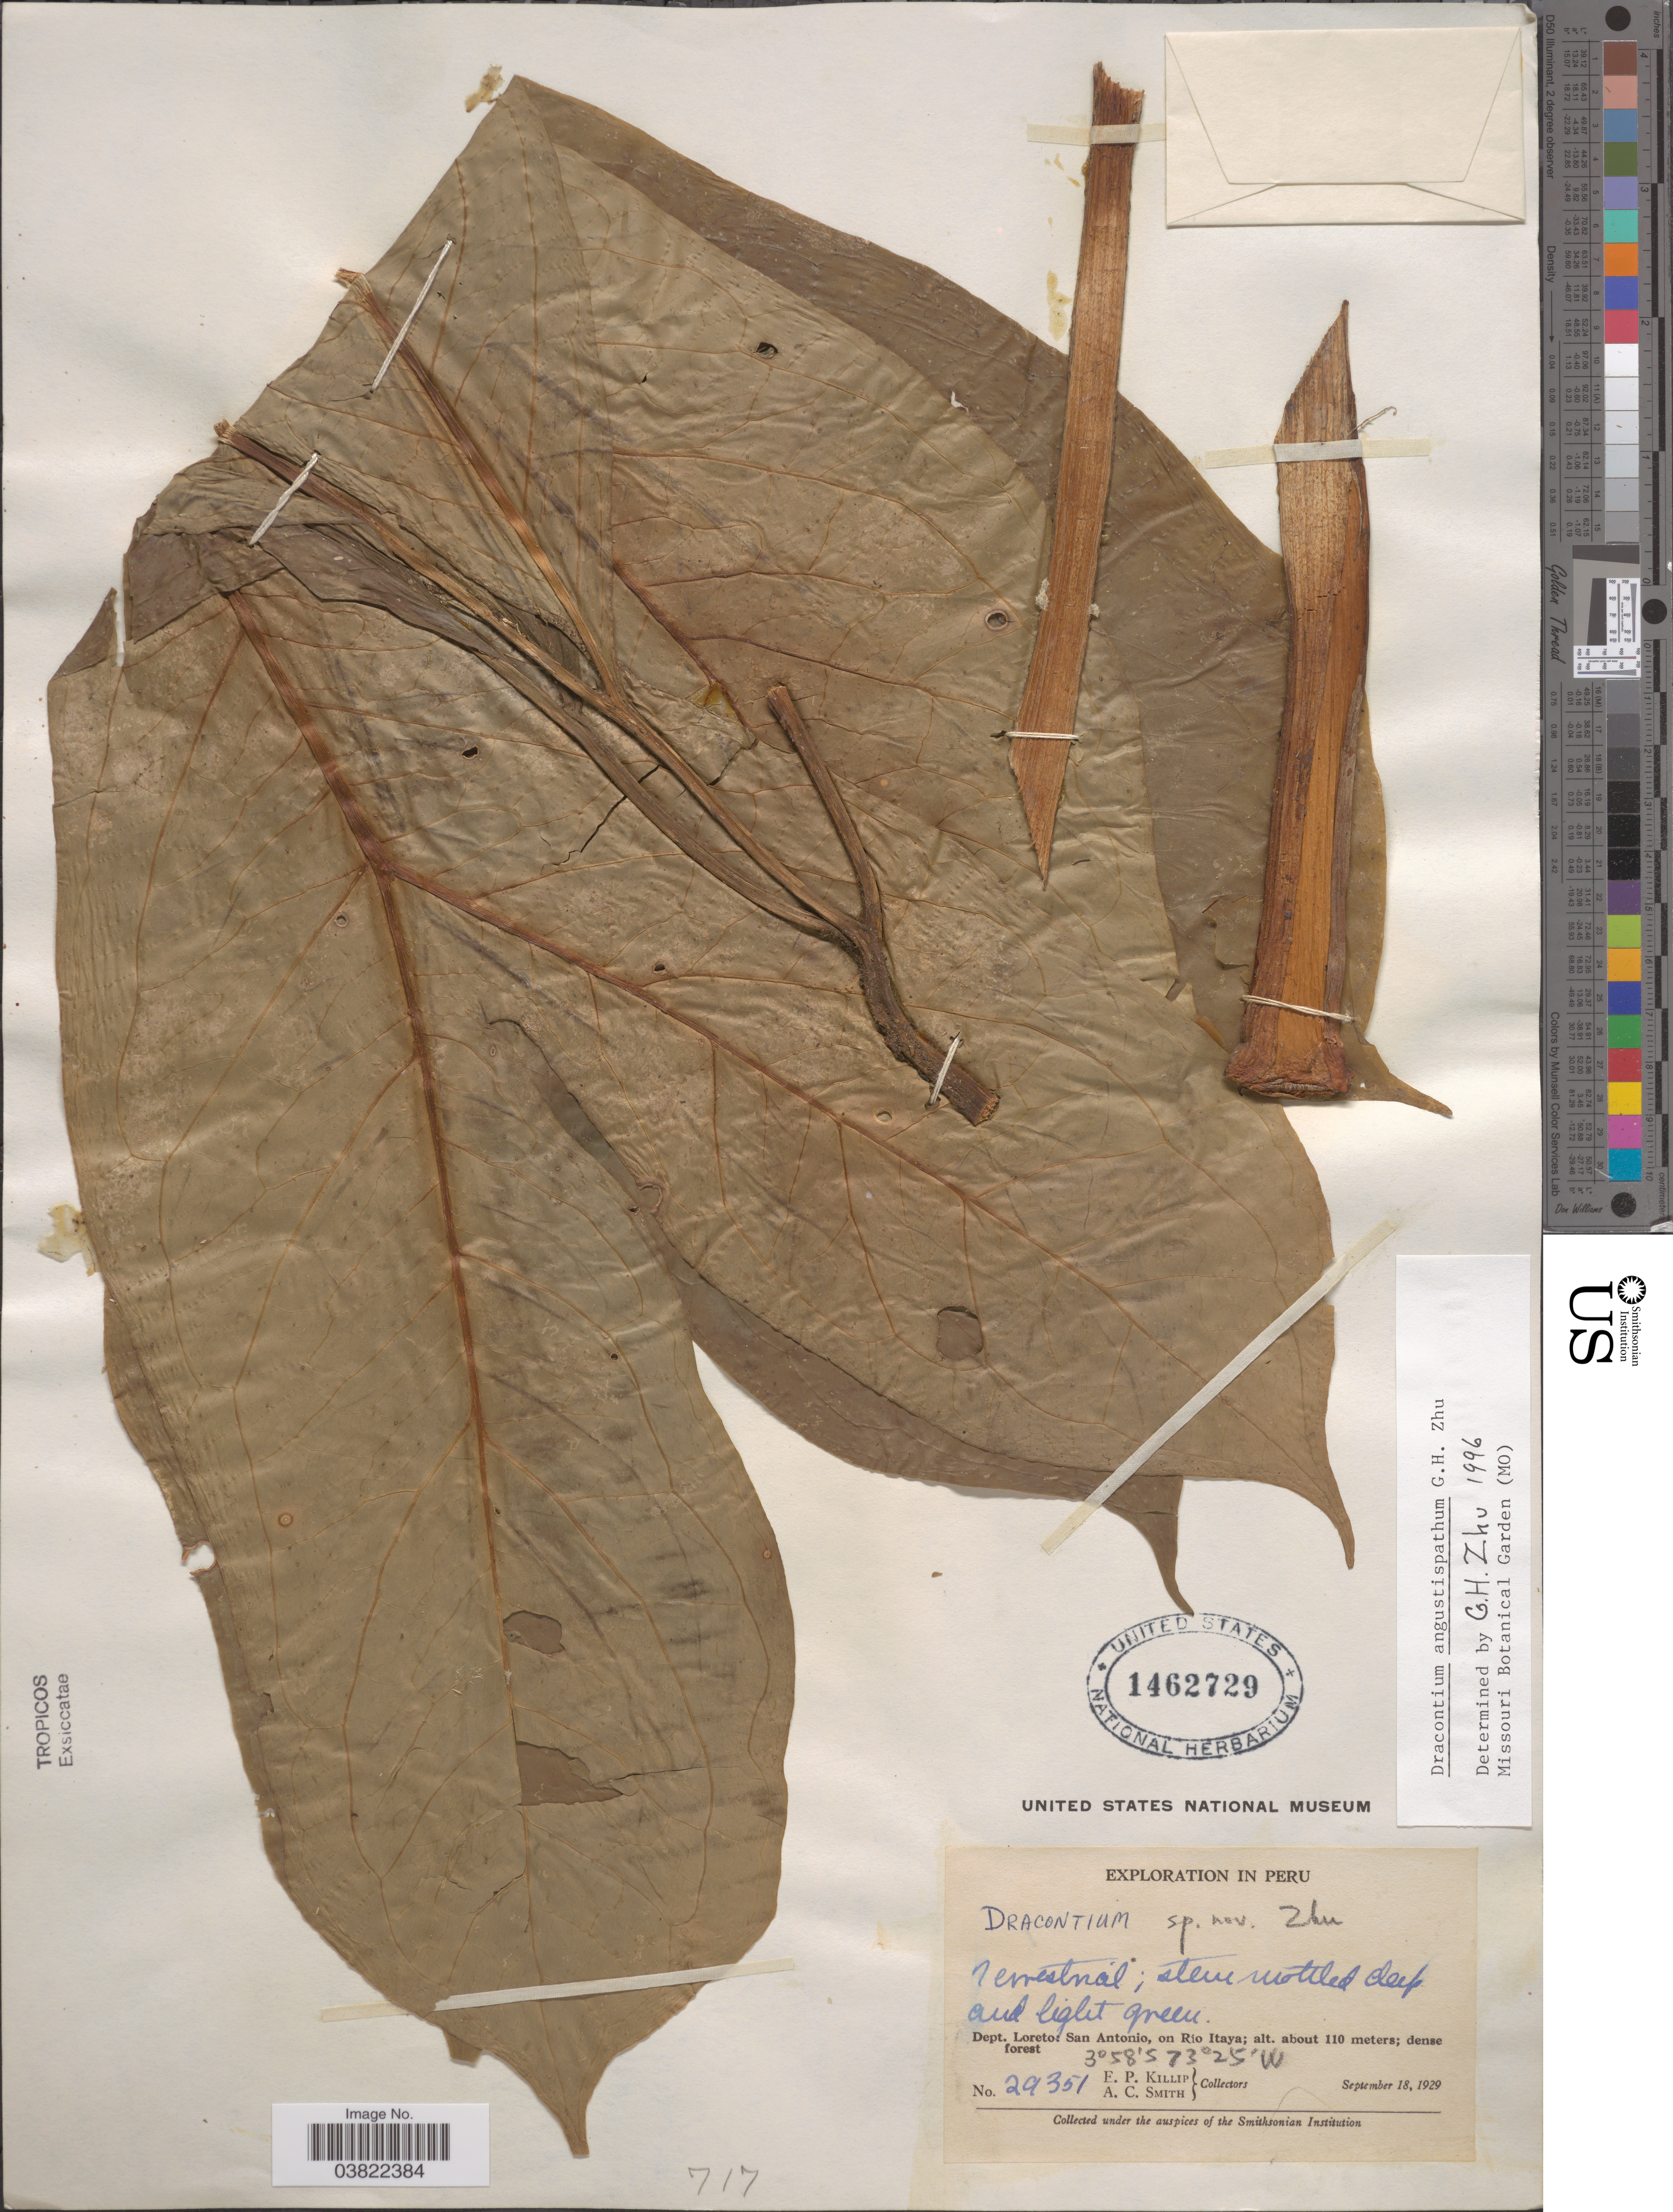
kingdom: Plantae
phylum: Tracheophyta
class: Liliopsida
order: Alismatales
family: Araceae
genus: Dracontium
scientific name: Dracontium angustispathum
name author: G.H. Zhu & Croat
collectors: E. P. Killip & A. C. Smith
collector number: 29351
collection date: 1929-09-18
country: Peru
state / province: Loreto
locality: Dept. Loreto: San Antonio, on Río Itaya.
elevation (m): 110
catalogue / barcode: US 1462729